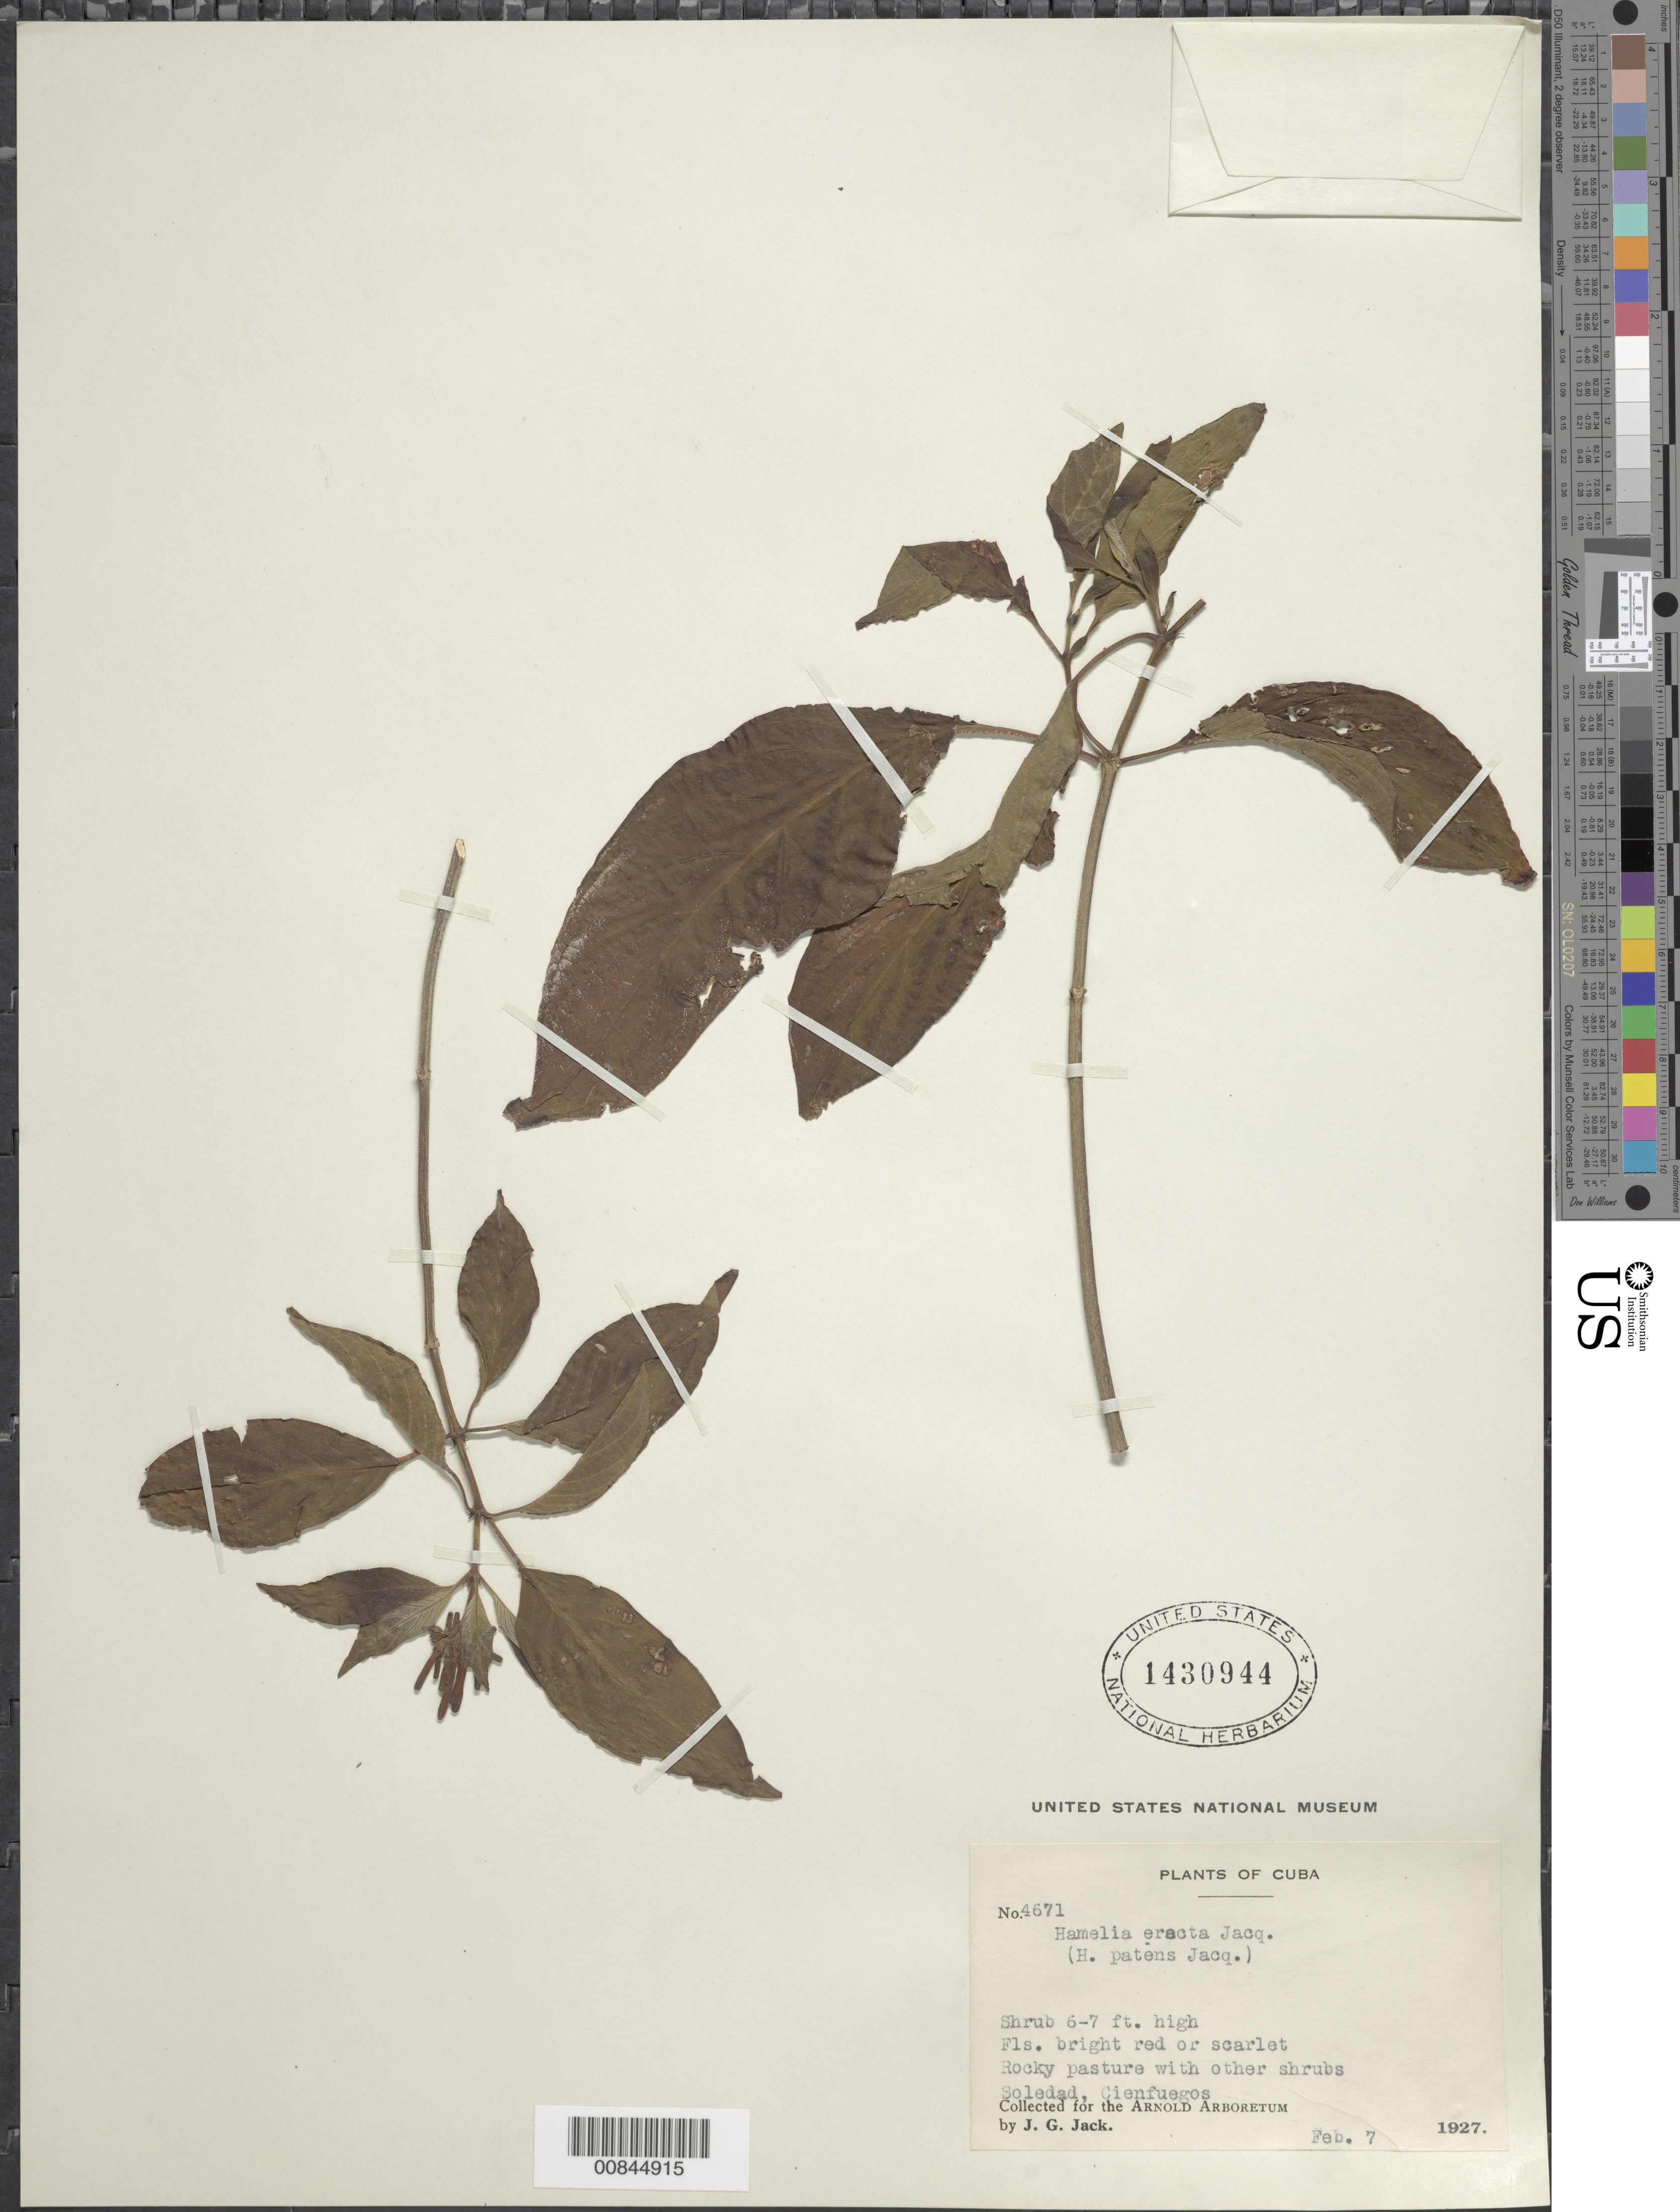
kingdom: Plantae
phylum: Tracheophyta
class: Magnoliopsida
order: Gentianales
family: Rubiaceae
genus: Hamelia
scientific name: Hamelia patens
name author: Jacq.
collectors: J. G. Jack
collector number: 4671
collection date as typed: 07 Feb 1927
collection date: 1927-02-07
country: Cuba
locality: Soledad. Cienfuegos.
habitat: Rocky pasture with other shrubs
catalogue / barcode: US 1430944